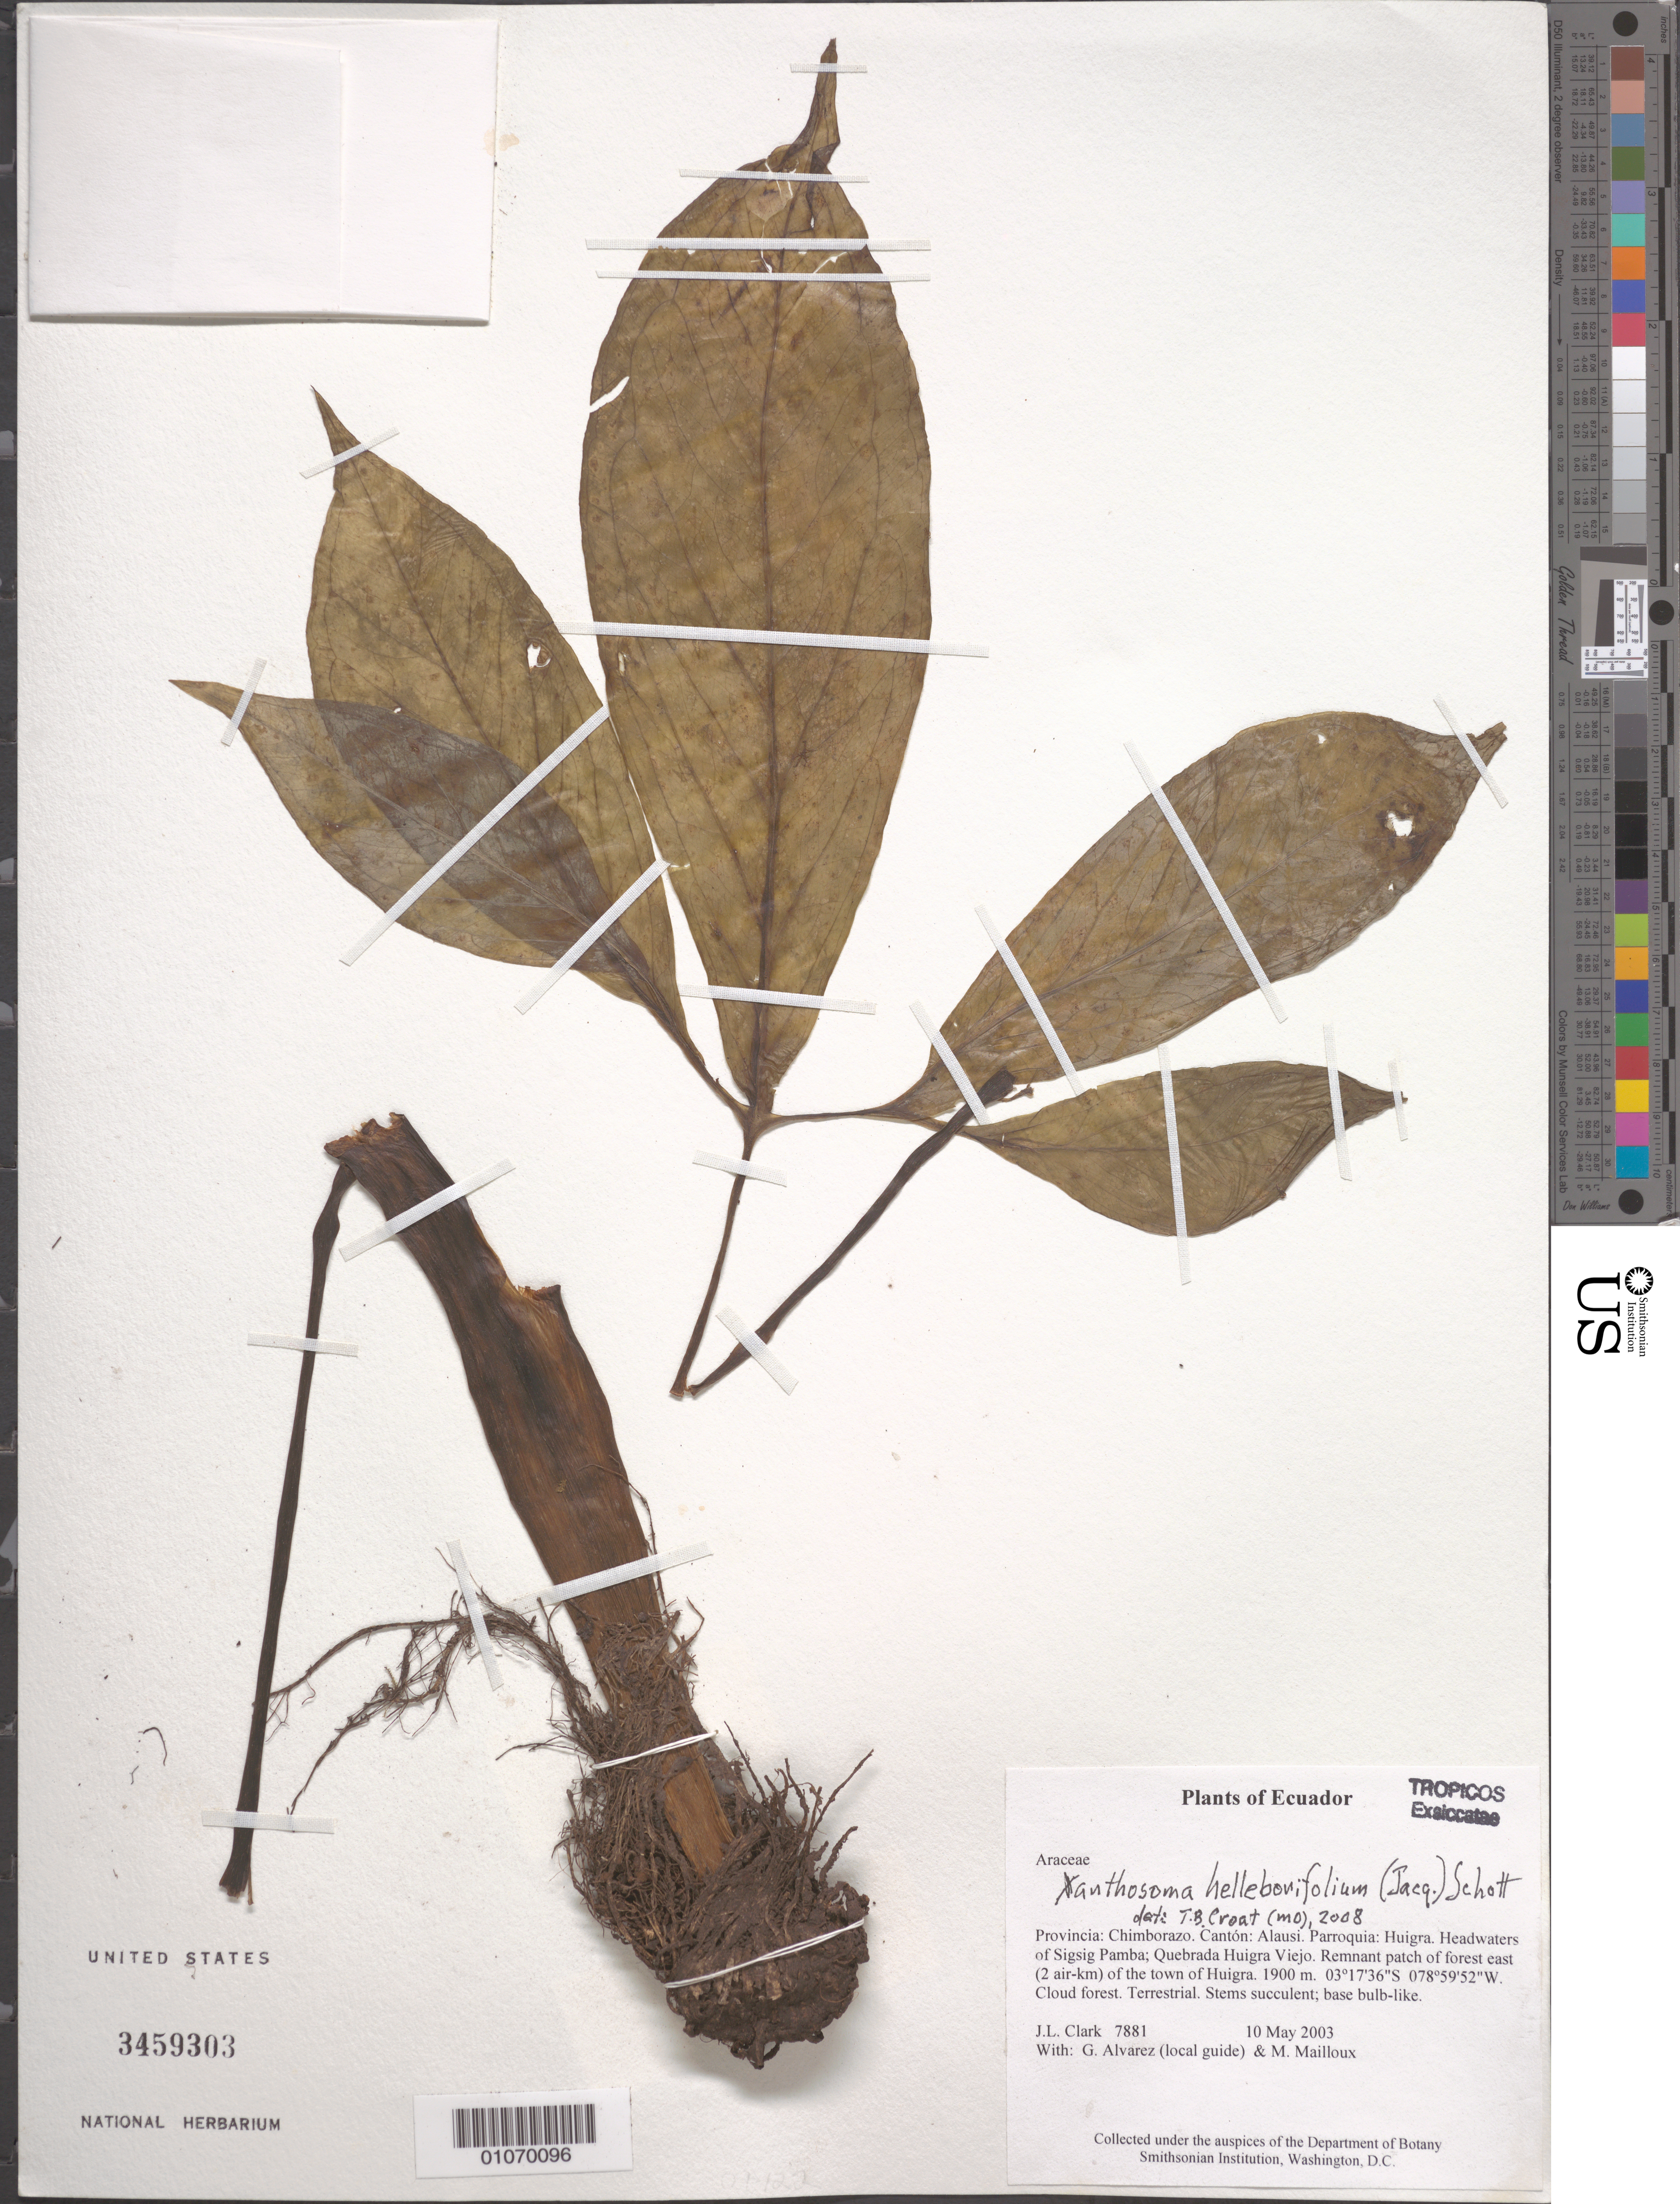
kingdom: Plantae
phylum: Tracheophyta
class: Liliopsida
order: Alismatales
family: Araceae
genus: Xanthosoma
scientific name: Xanthosoma helleborifolium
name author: (Jacq.) Schott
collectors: J. L. Clark, G. Alvarez & M. Mailloux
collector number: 7881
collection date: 2003-05-10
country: Ecuador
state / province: Chimborazo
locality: Cantón: Alausi. Parroquia: huigra. Headwaters of Sigsig Pamba; Quebrada Huigra Viejo. Remnant patch of forest east (2 air-km) of the town of Huigra.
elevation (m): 1900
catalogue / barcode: US 3459303